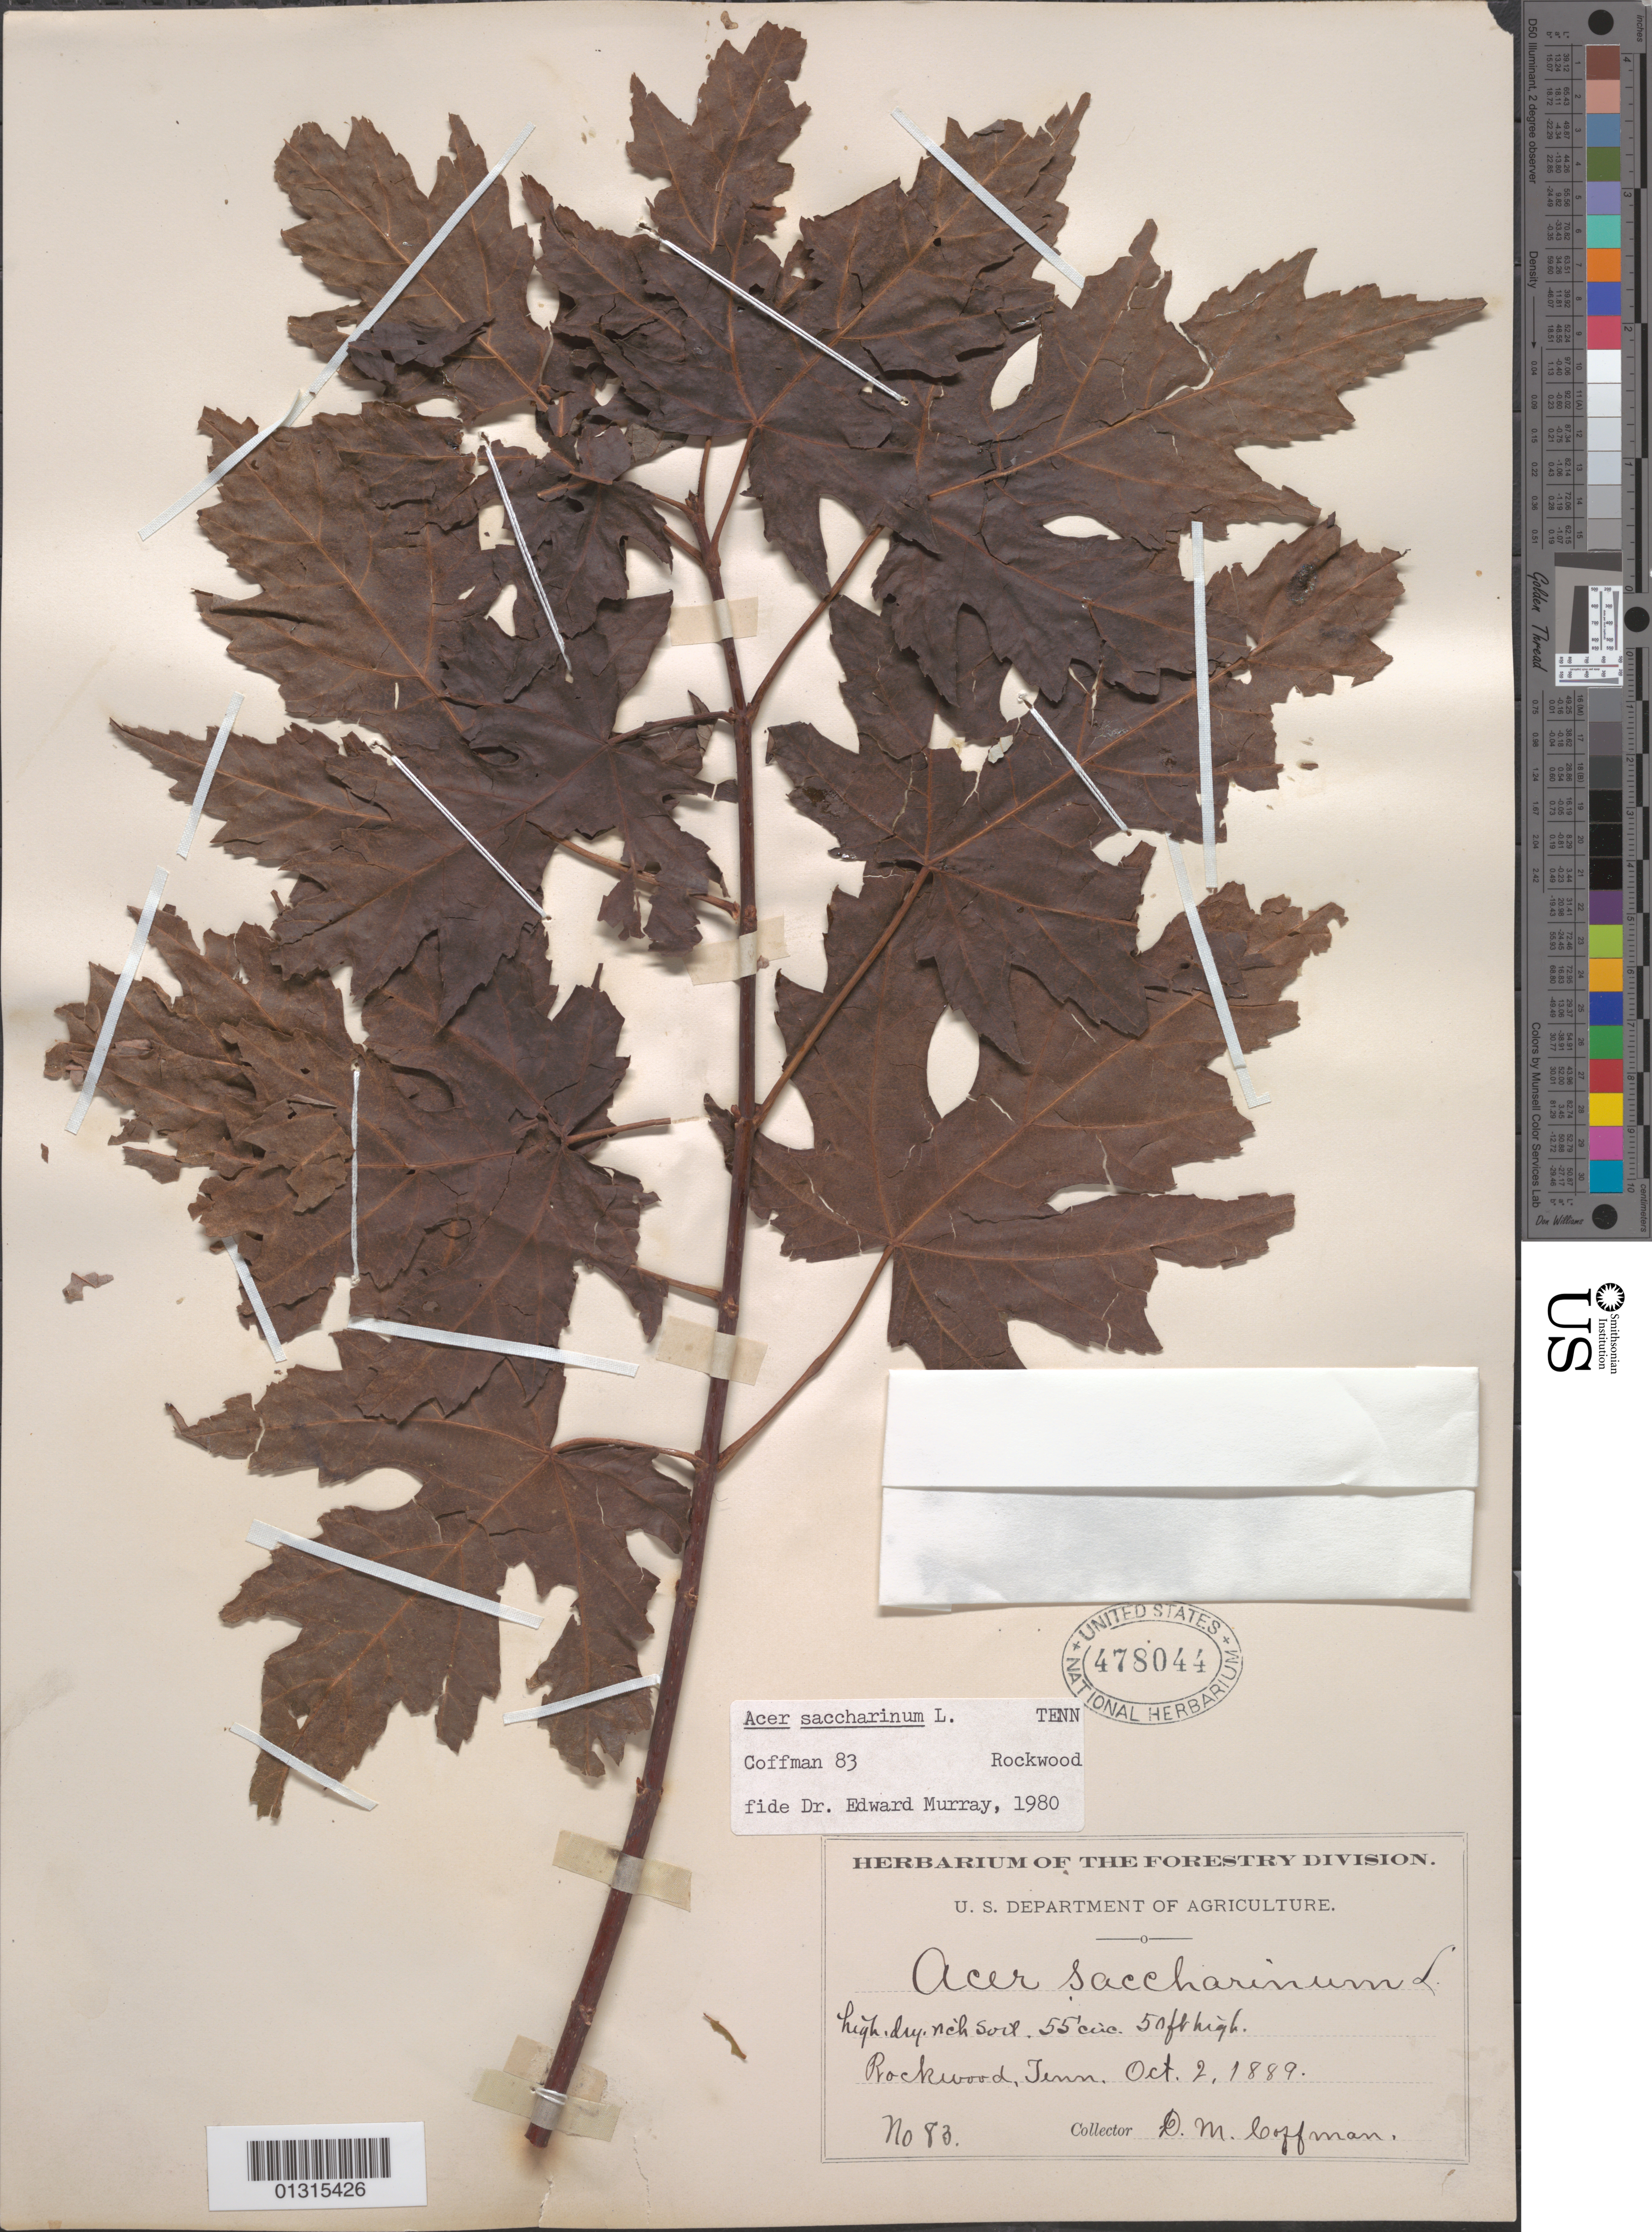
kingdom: Plantae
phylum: Tracheophyta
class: Magnoliopsida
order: Sapindales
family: Sapindaceae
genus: Acer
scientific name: Acer saccharinum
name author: L.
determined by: Murray, Edward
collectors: D. M. Coffman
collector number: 83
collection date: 1889-10-02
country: United States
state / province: Tennessee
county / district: Roane County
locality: Rockwood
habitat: High, dry rich soil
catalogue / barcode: US 478044